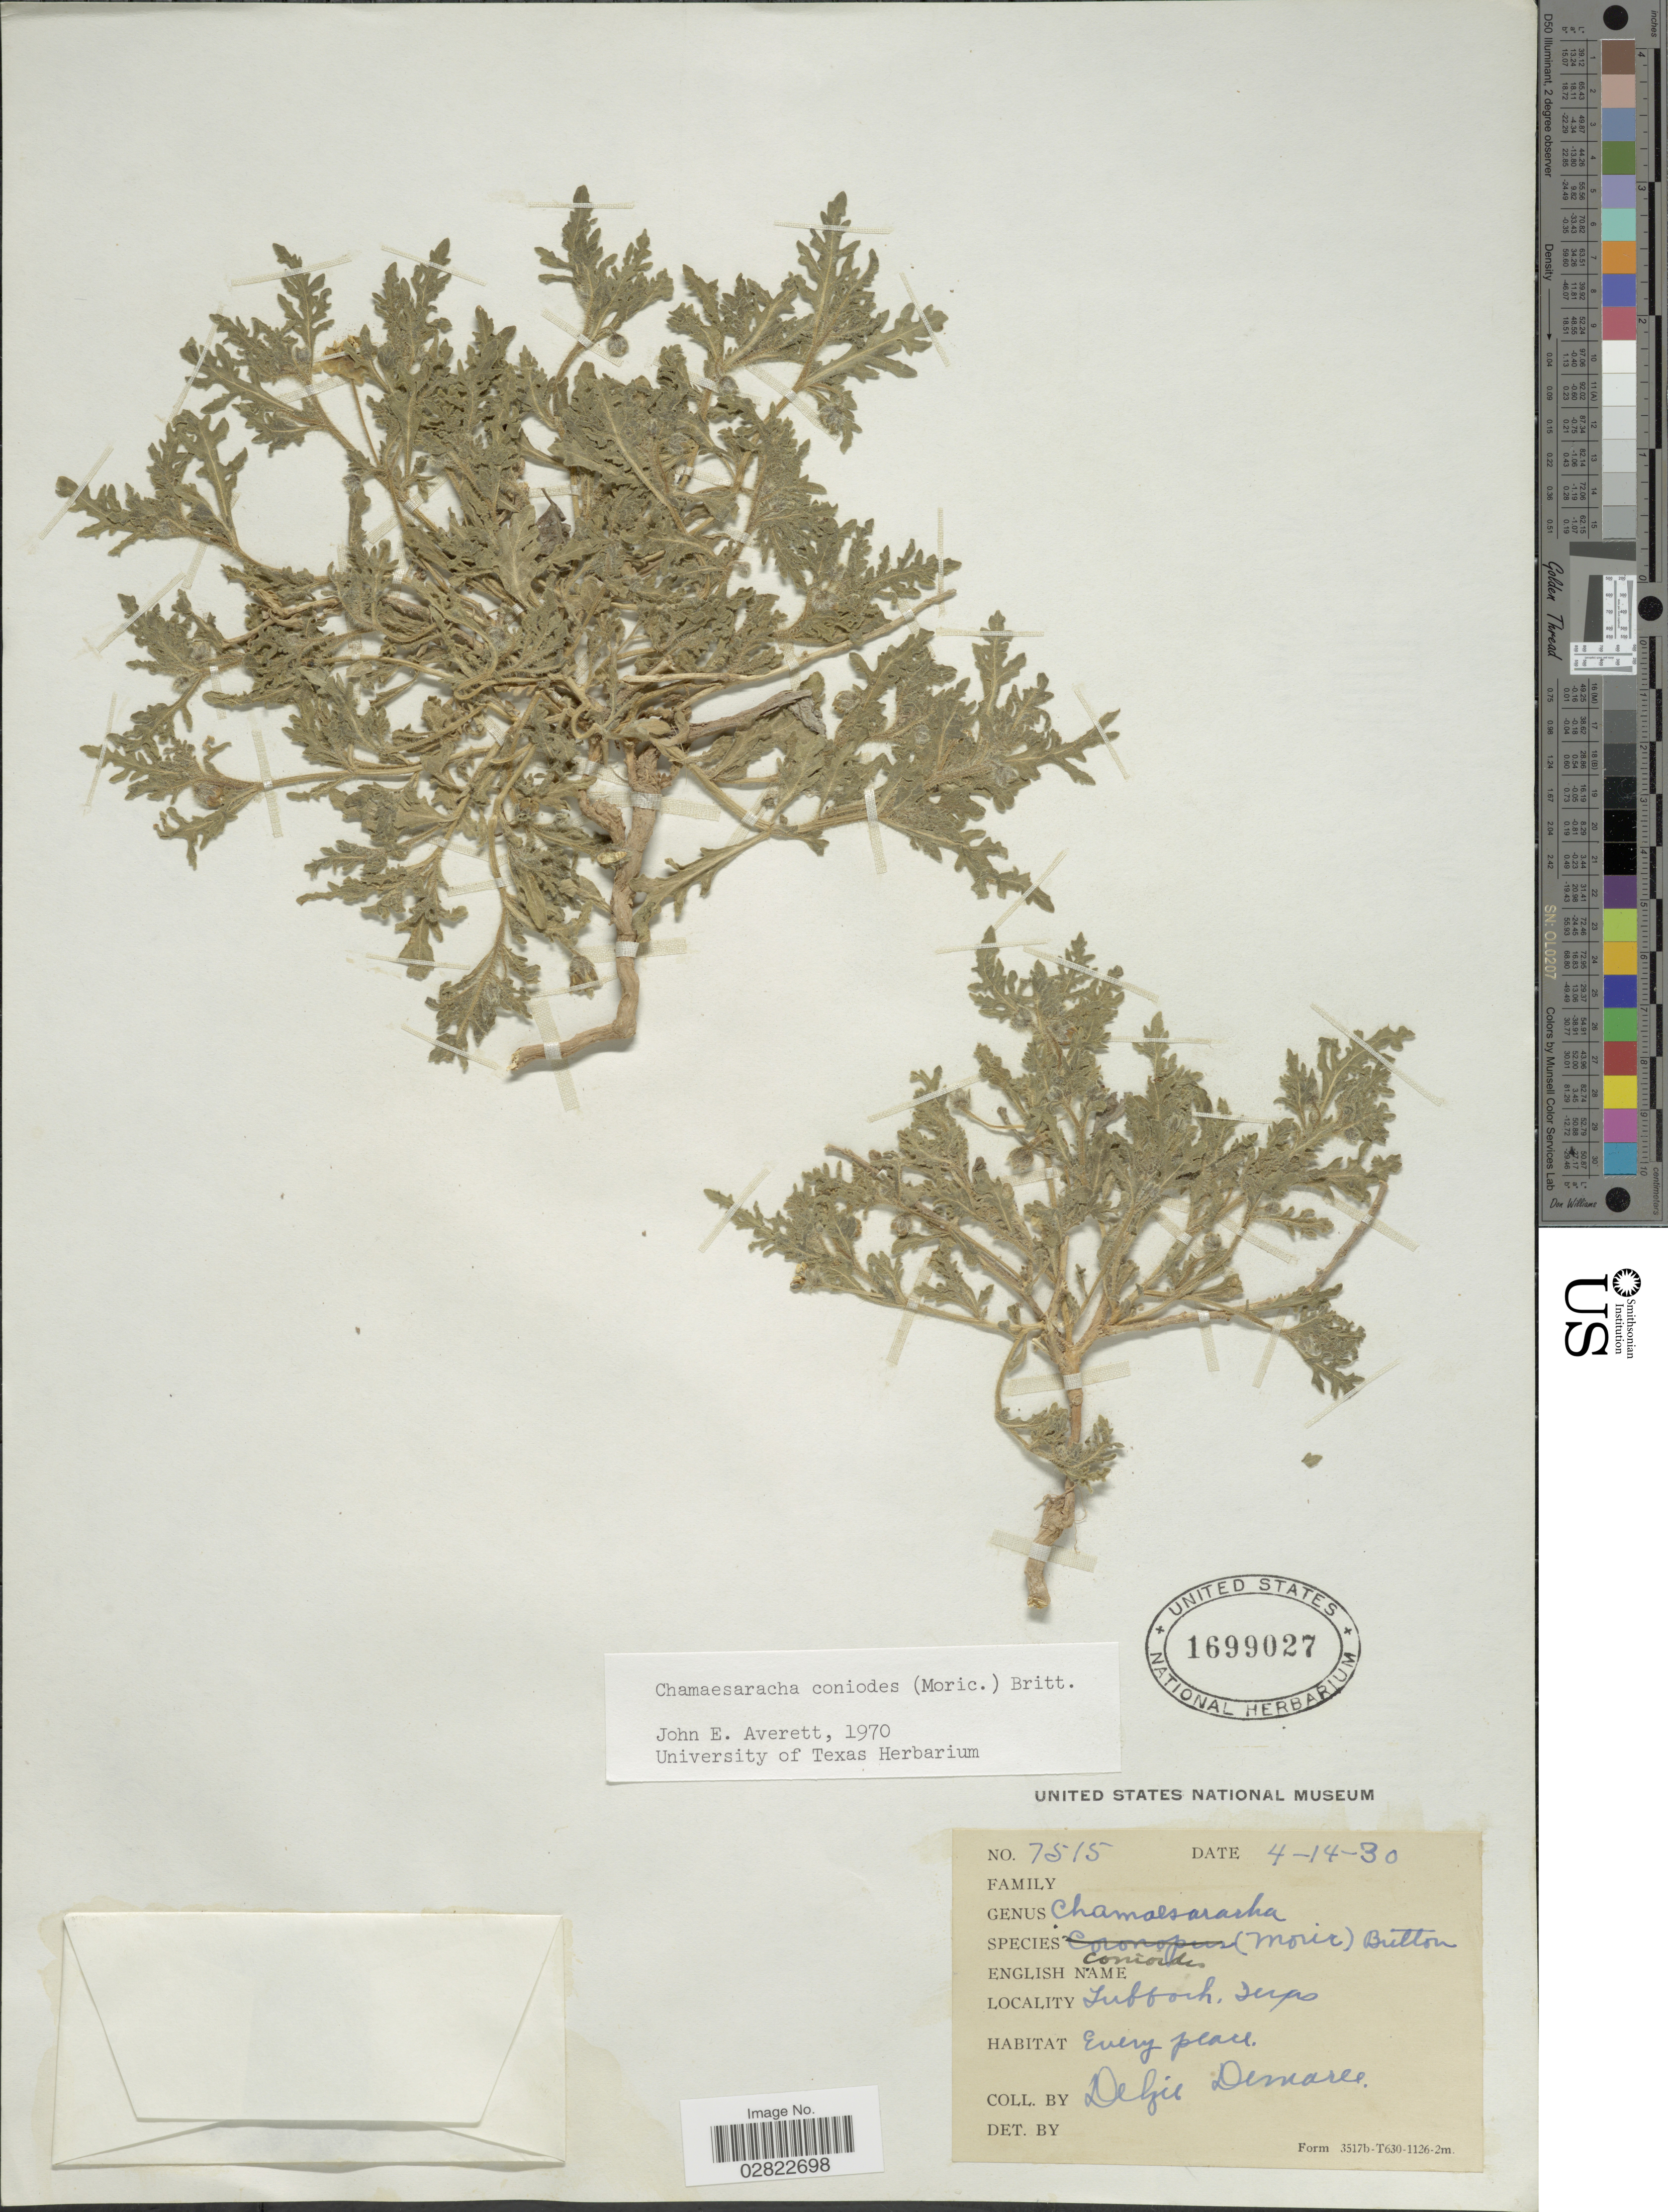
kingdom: Plantae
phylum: Tracheophyta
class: Magnoliopsida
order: Solanales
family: Solanaceae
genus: Chamaesaracha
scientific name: Chamaesaracha coniodes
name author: (Moric. ex Dunal) Britton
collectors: D. Demaree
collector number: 7515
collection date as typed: Transcribed d/m/y: 14/4/30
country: United States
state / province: Texas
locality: Lubbock.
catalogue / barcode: US 1699027